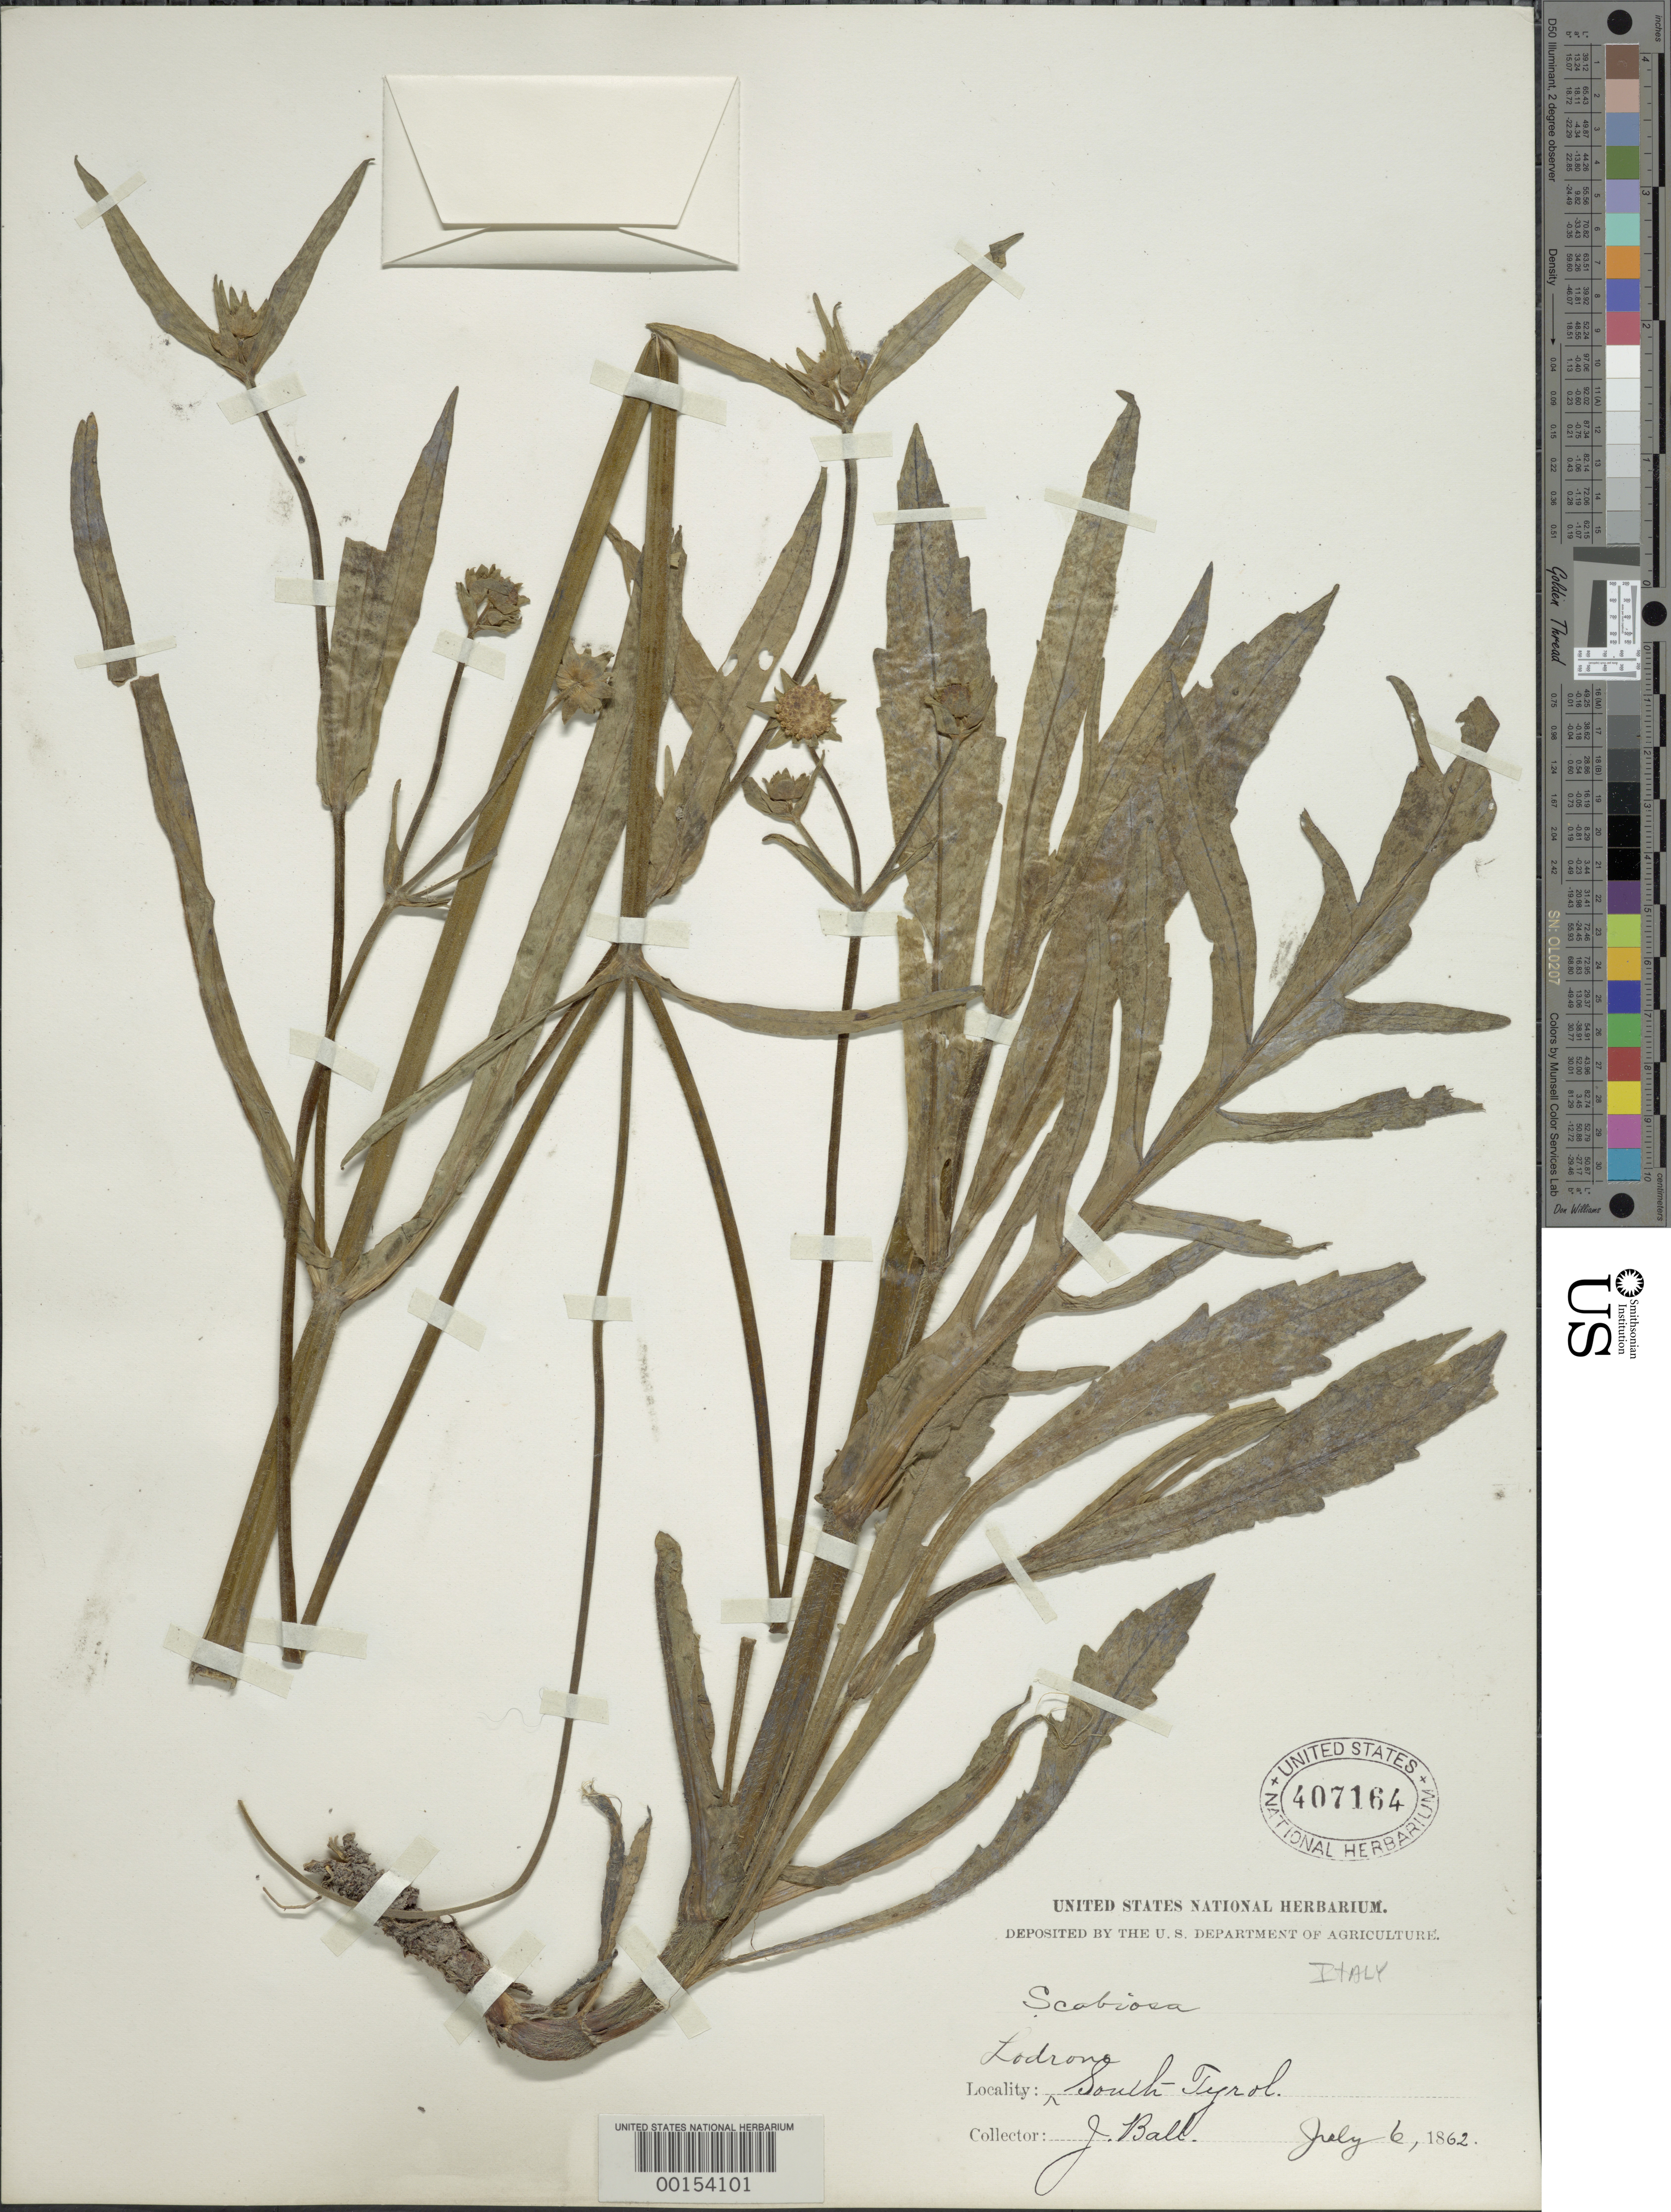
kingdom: Plantae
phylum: Tracheophyta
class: Magnoliopsida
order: Dipsacales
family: Caprifoliaceae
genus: Scabiosa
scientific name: Scabiosa sp.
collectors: J. Ball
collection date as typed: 06 Jul 1862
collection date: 1862-07-06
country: Italy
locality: Lodrone, south Tyrol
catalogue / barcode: US 407164